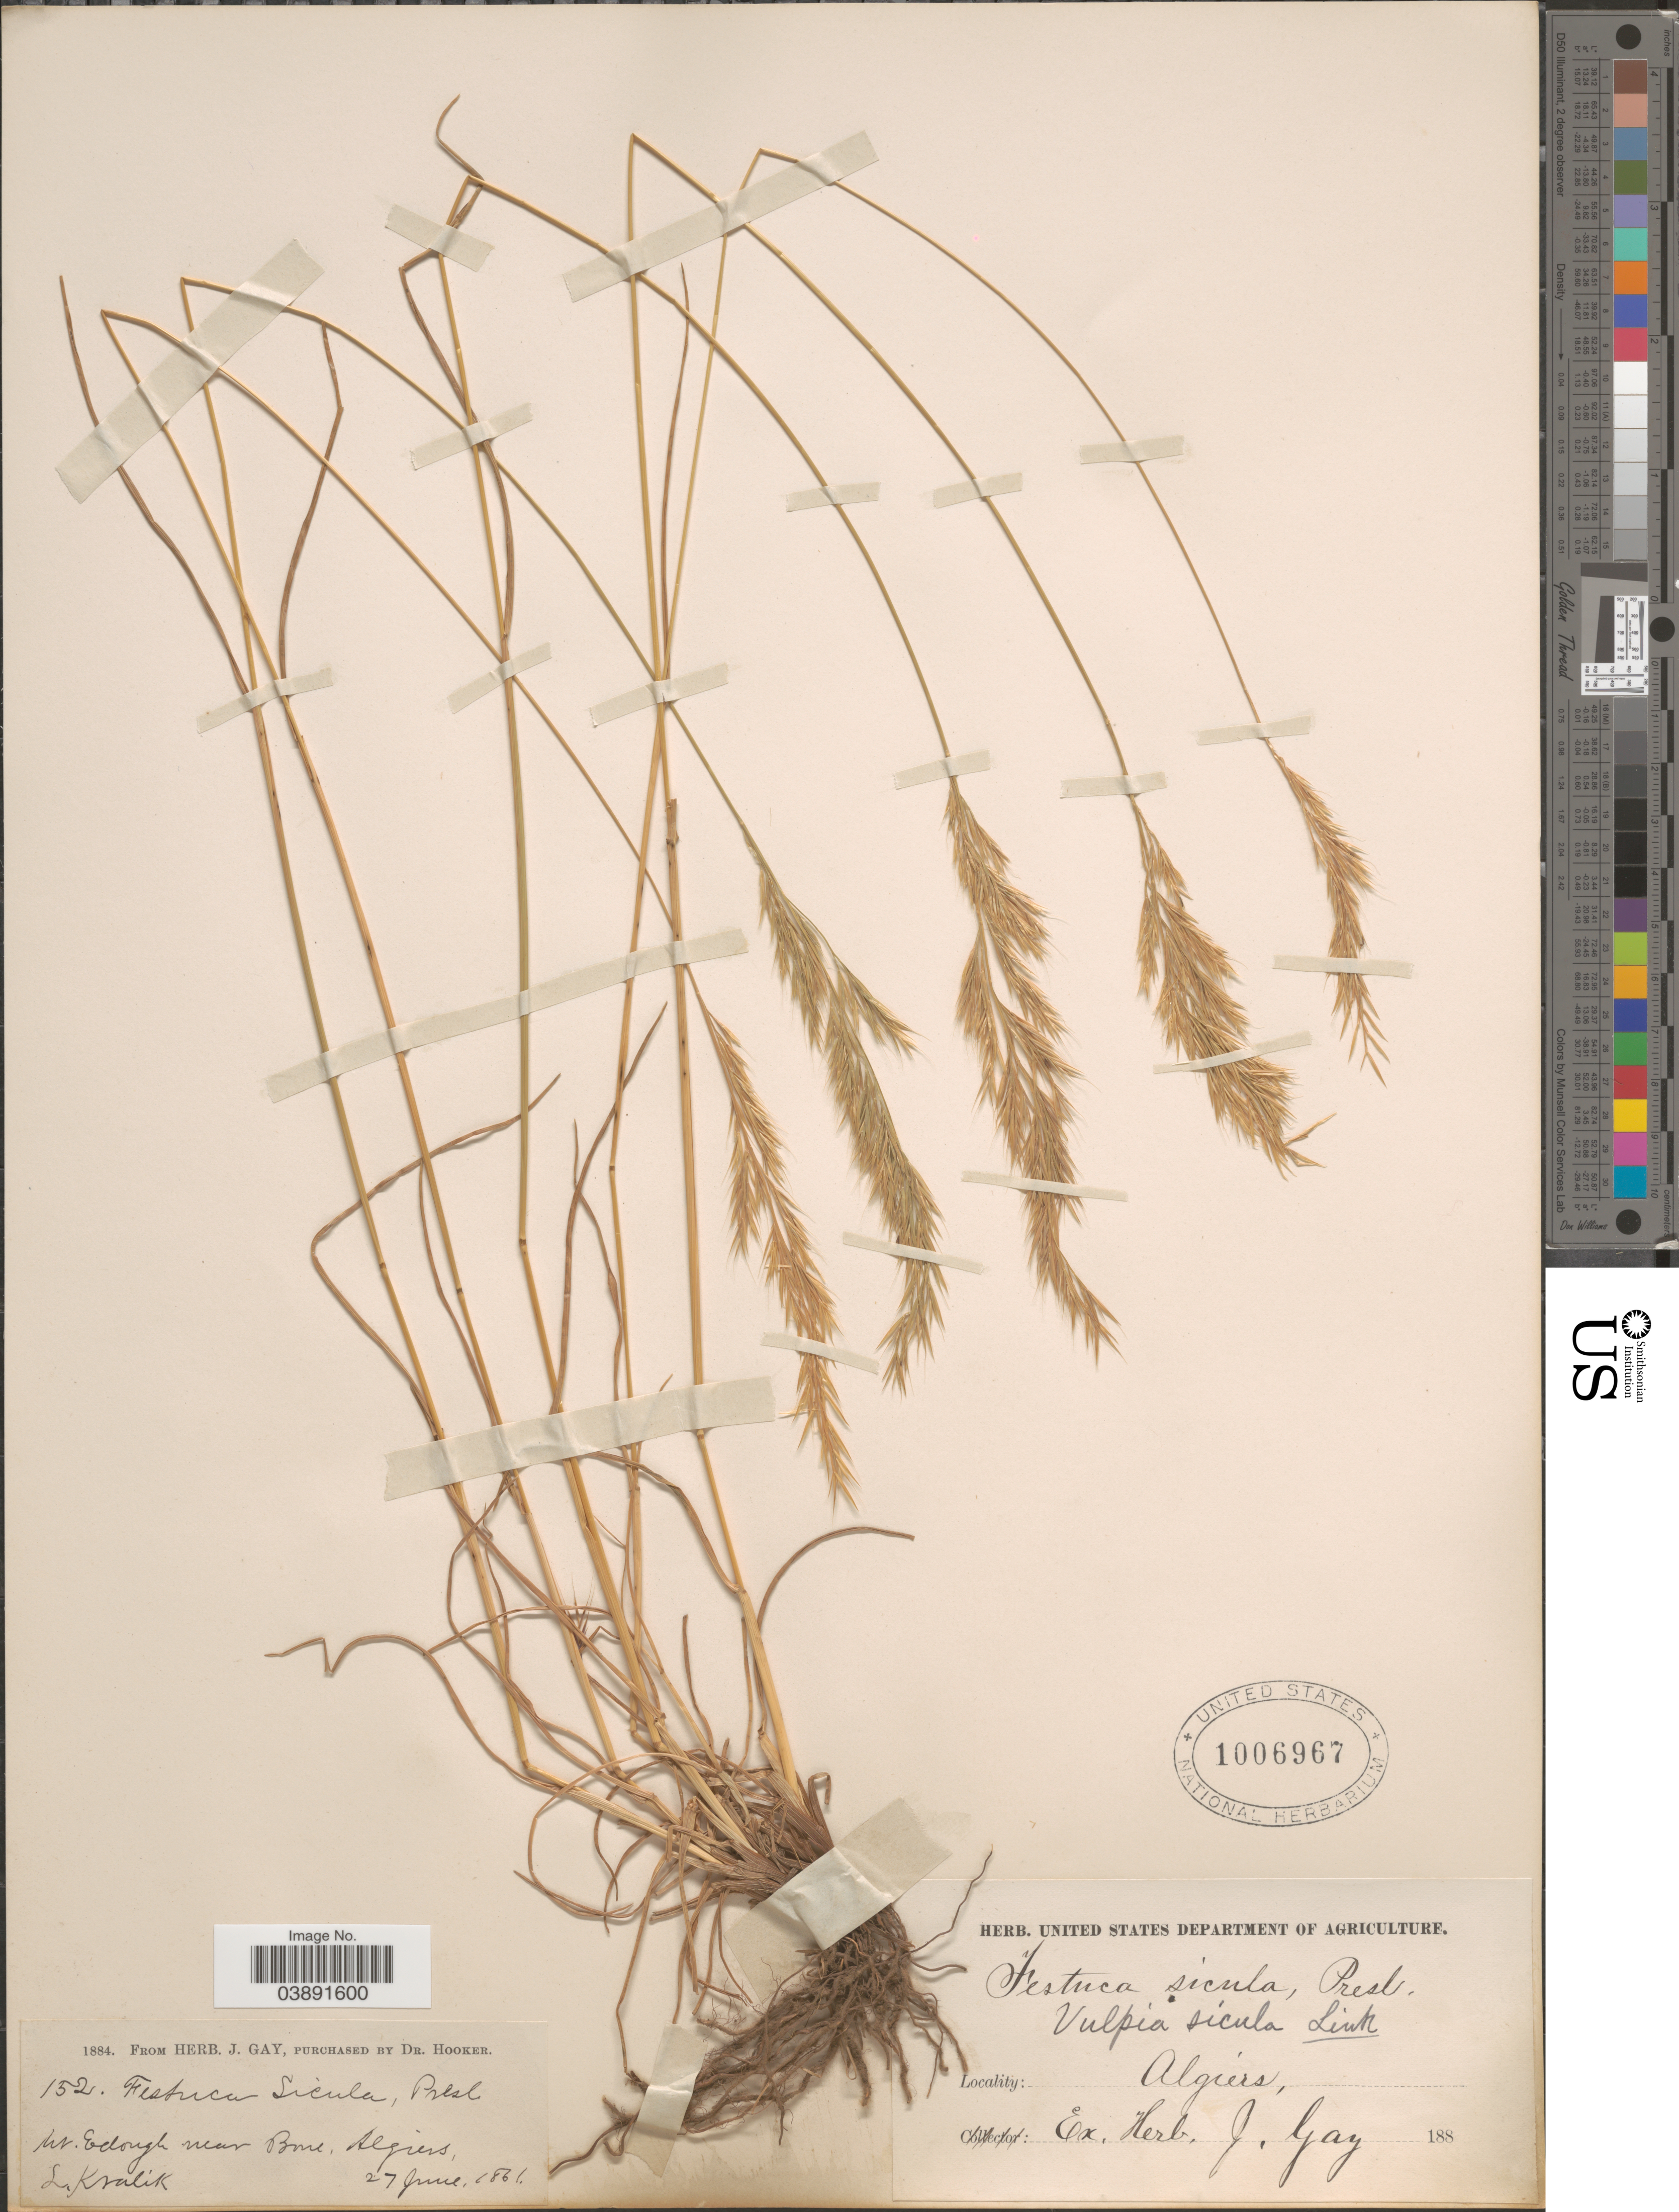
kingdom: Plantae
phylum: Tracheophyta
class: Liliopsida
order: Poales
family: Poaceae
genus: Festuca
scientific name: Festuca sicula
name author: C. Presl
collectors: L. Kralik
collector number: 152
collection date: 1861-06-27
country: Algeria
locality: Mt. Edough near Bone.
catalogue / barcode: US 1006967